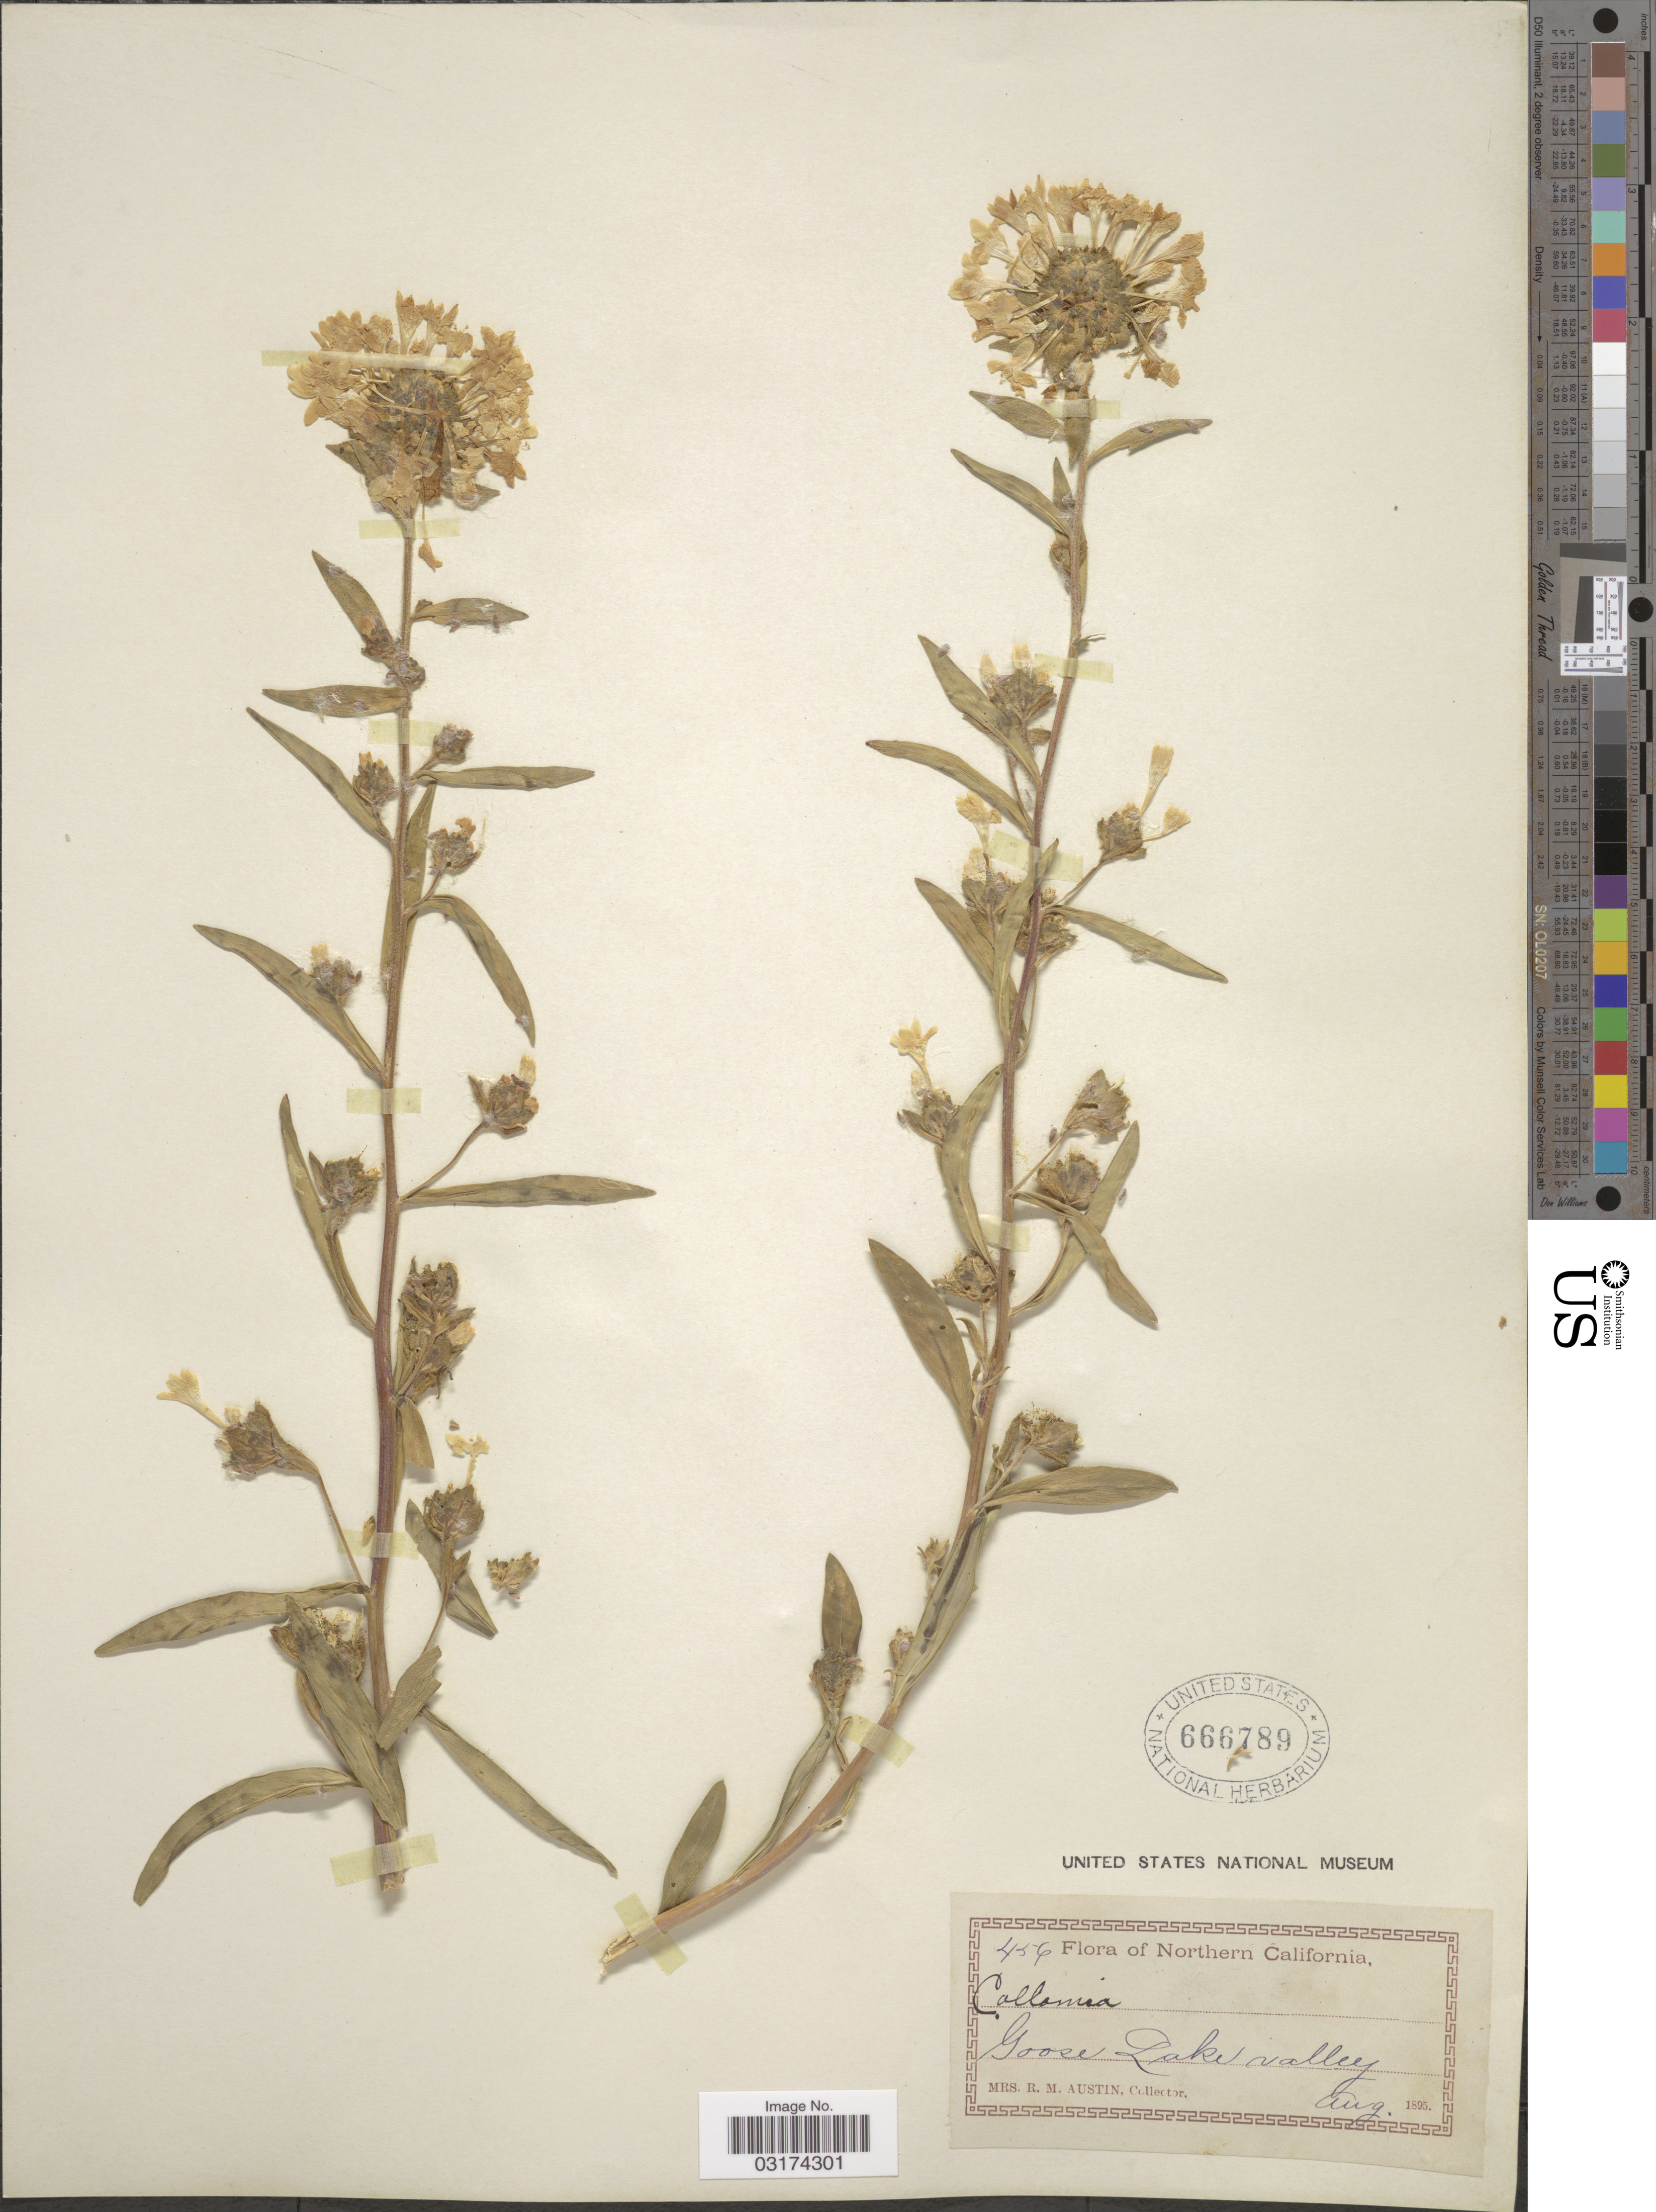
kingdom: Plantae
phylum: Tracheophyta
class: Magnoliopsida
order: Ericales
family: Polemoniaceae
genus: Collomia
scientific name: Collomia grandiflora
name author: Douglas ex Lindl.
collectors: R. Austin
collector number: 456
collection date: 1895-08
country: United States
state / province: California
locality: Northern California. Goose Lake valley.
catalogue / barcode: US 666789